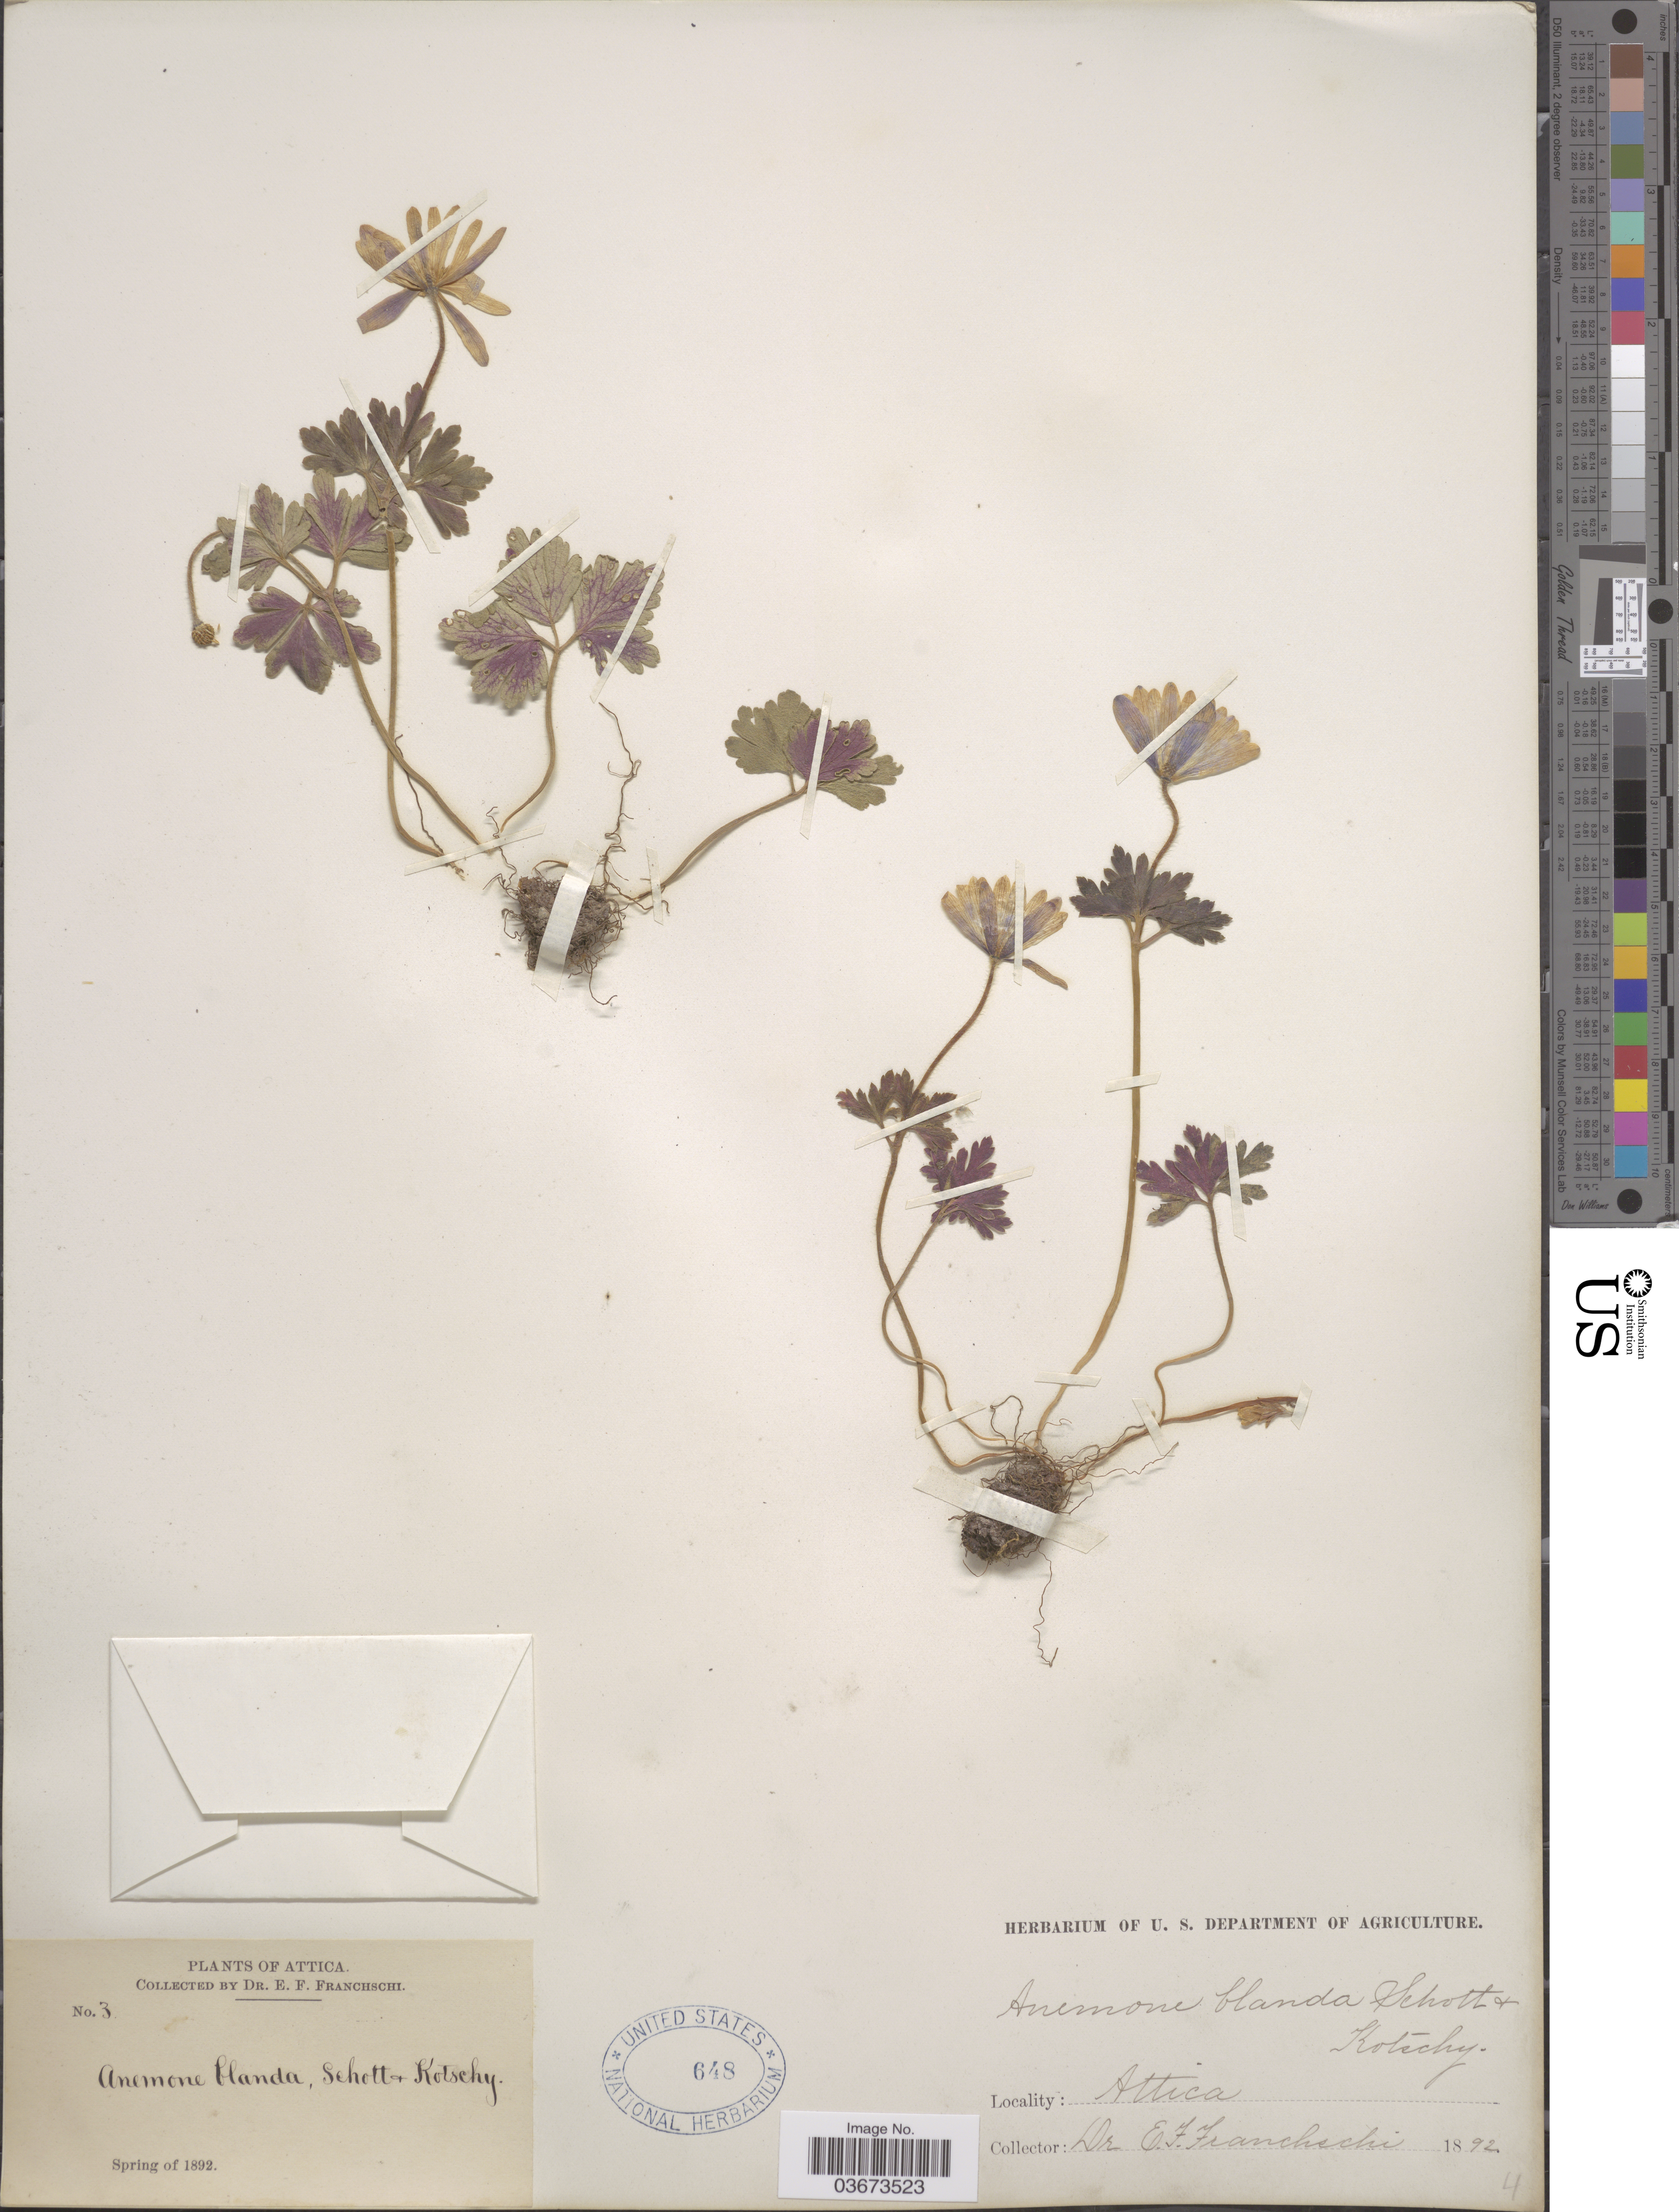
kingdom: Plantae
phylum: Tracheophyta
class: Magnoliopsida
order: Ranunculales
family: Ranunculaceae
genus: Anemone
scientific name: Anemone blanda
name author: Schott & Kotschy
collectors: E. Franchschi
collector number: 3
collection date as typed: Spring of 1892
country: Greece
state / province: Attica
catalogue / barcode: US 648